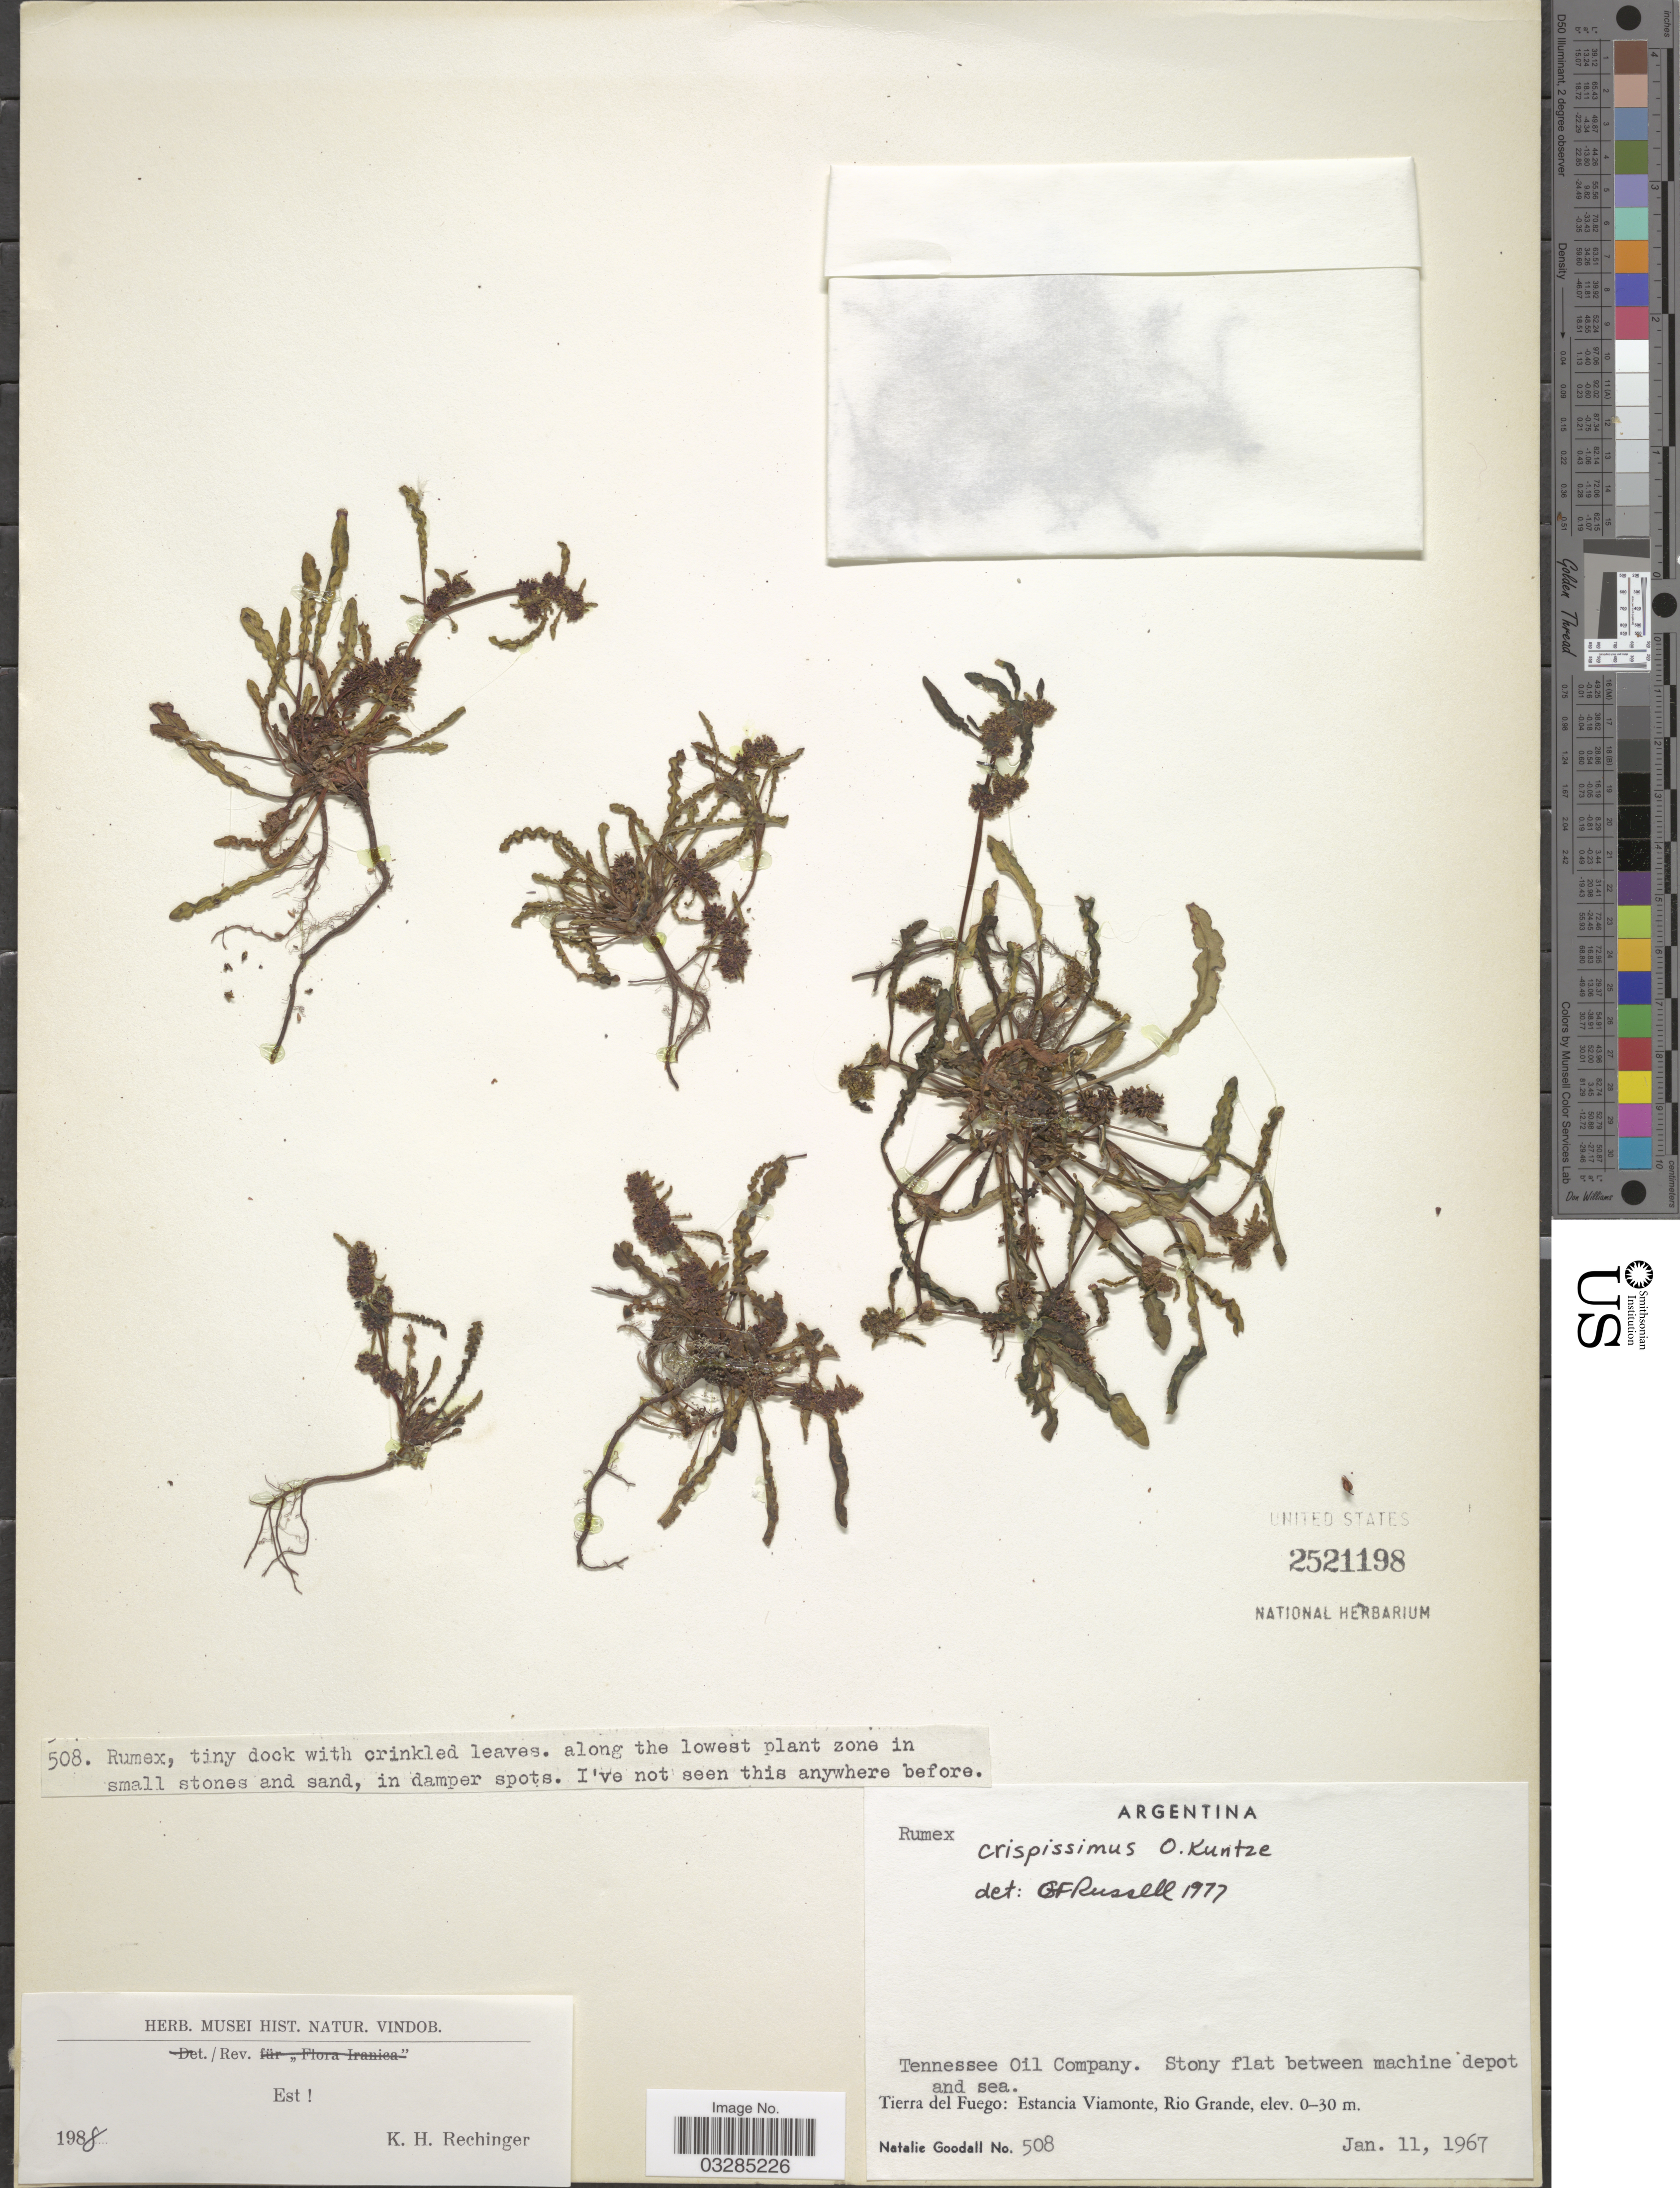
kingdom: Plantae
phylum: Tracheophyta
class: Magnoliopsida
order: Caryophyllales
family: Polygonaceae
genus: Rumex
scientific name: Rumex crispissimus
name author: Kuntze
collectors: N. Goodall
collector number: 508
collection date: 1967-01-11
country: Argentina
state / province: Tierra del Fuego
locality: Tennessee Oil Company. Stony flat between machine depot and sea. Estancia Viamonte, Rio Grande.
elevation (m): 0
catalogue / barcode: US 2521198